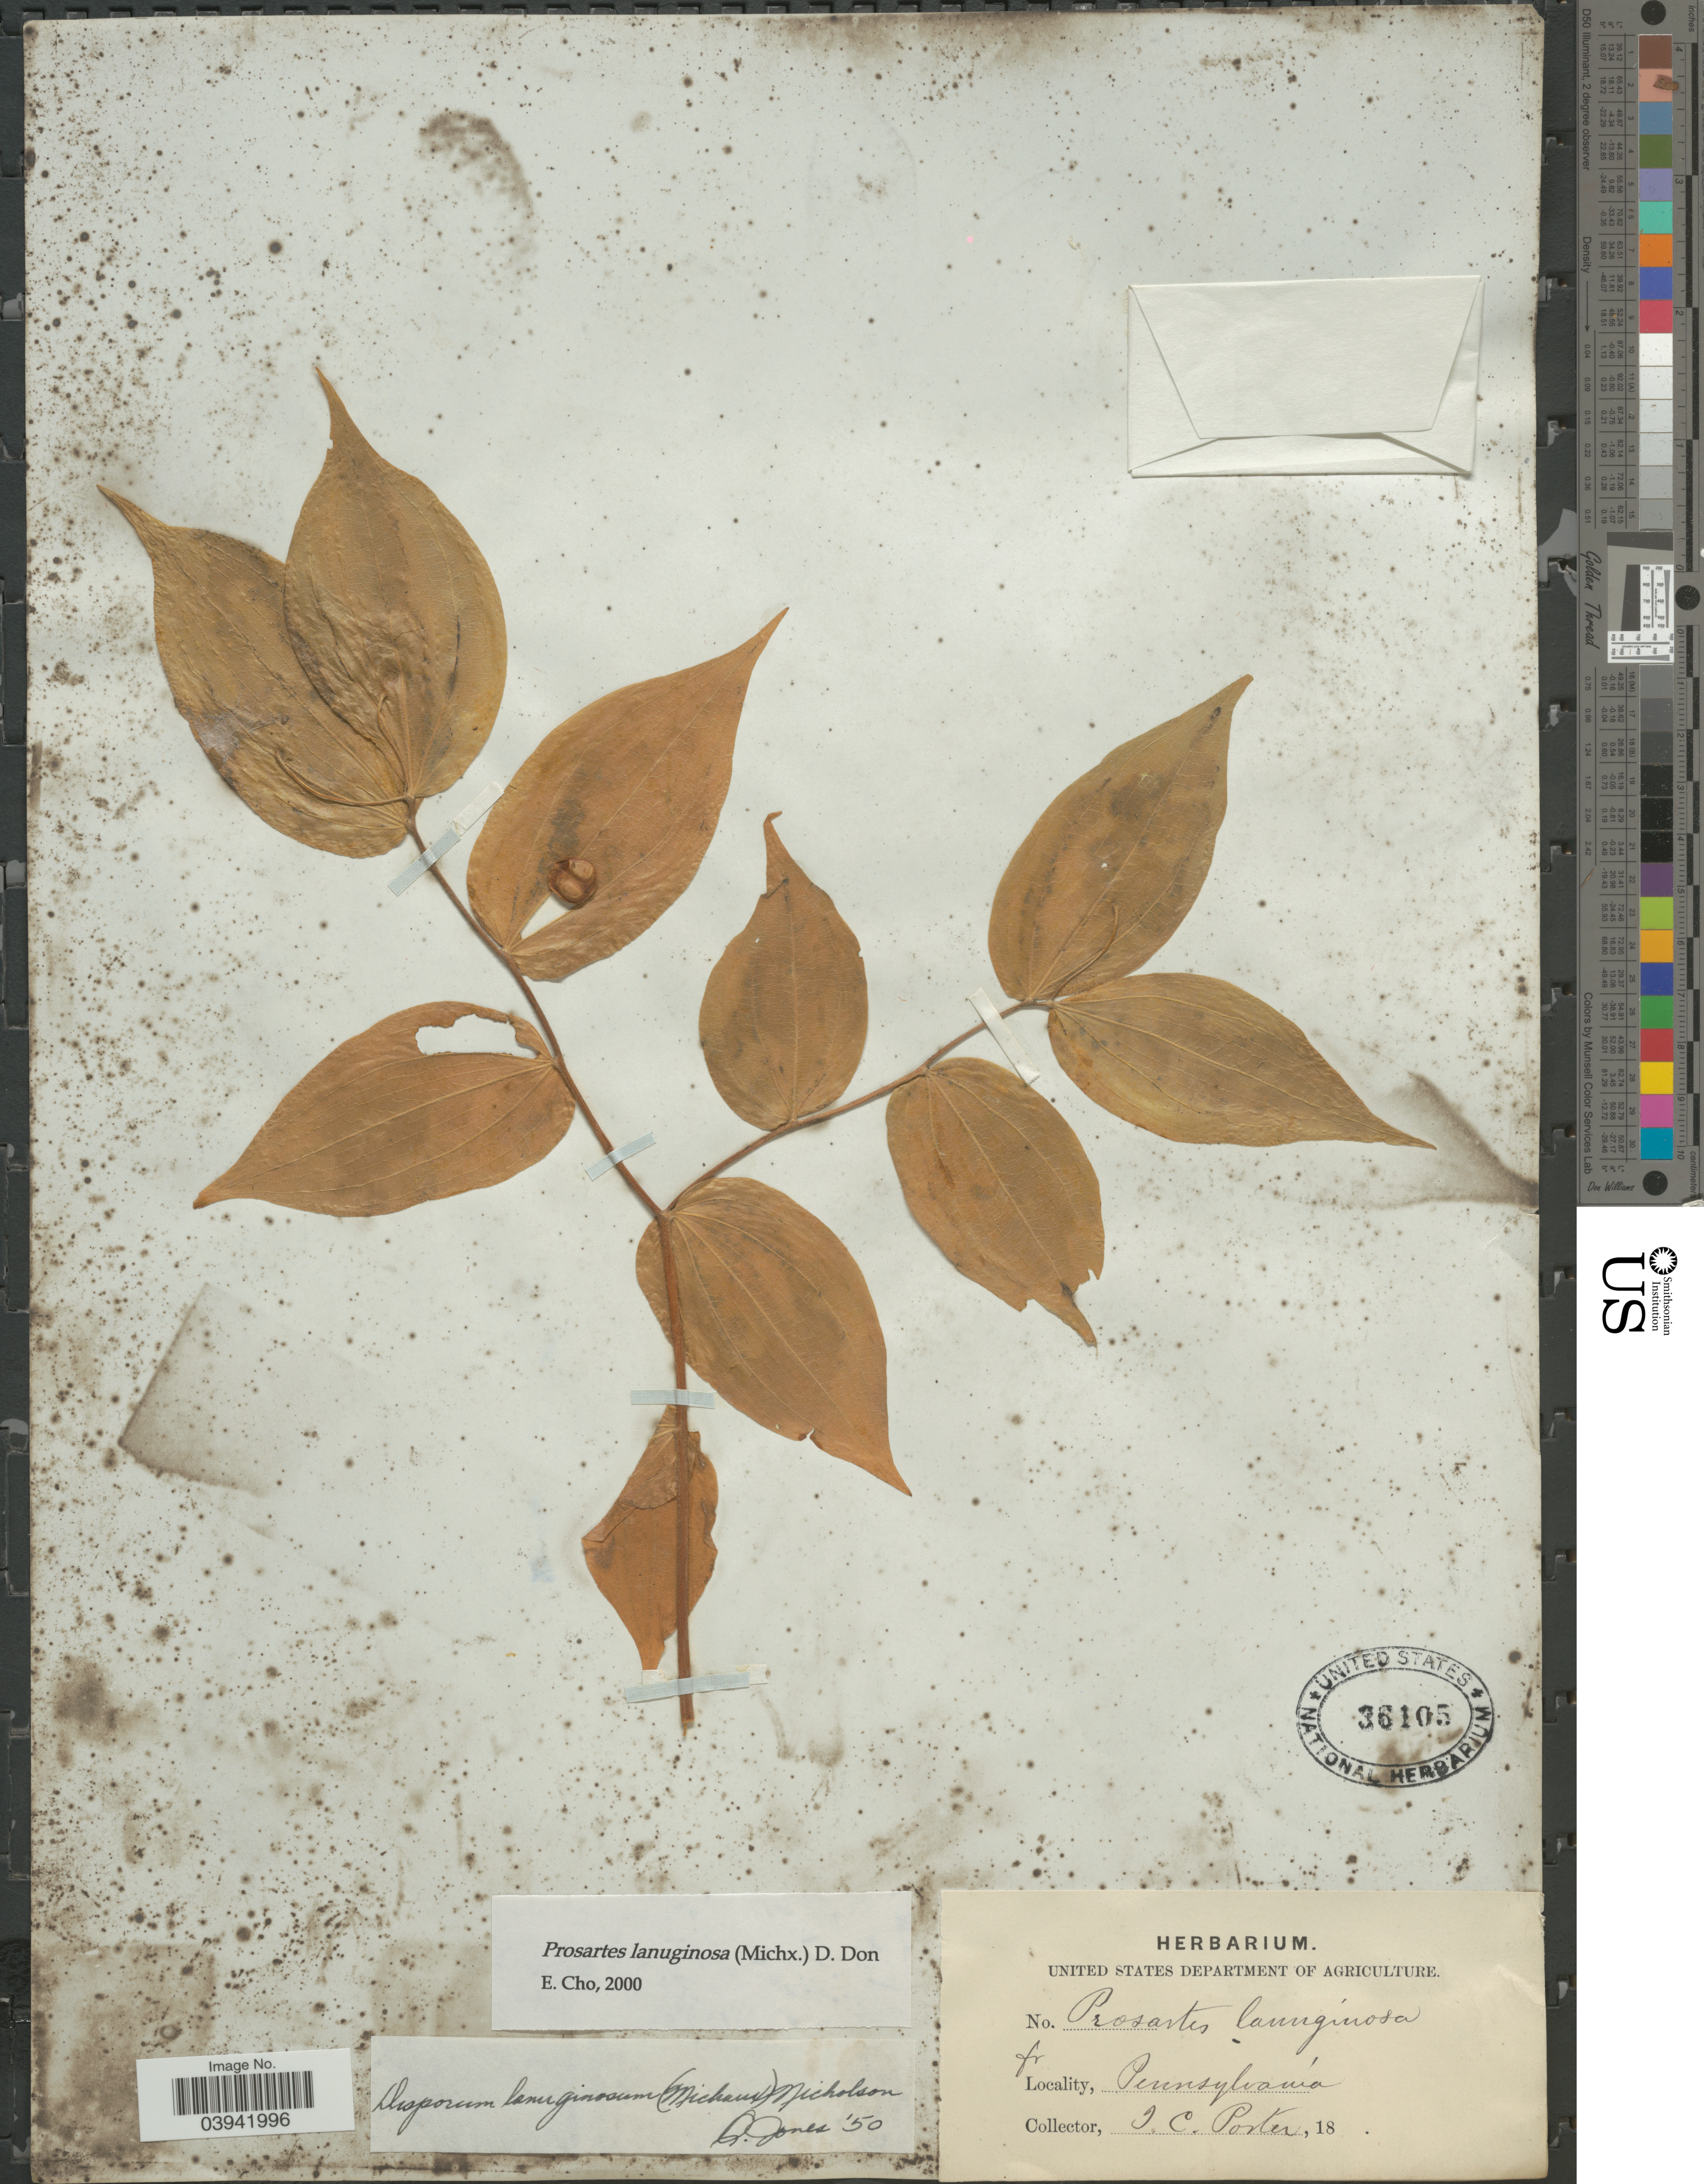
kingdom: Plantae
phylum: Tracheophyta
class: Liliopsida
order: Liliales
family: Liliaceae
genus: Prosartes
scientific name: Prosartes lanuginosa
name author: D. Don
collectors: J. Porter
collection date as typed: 18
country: United States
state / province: Pennsylvania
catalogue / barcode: US 36105